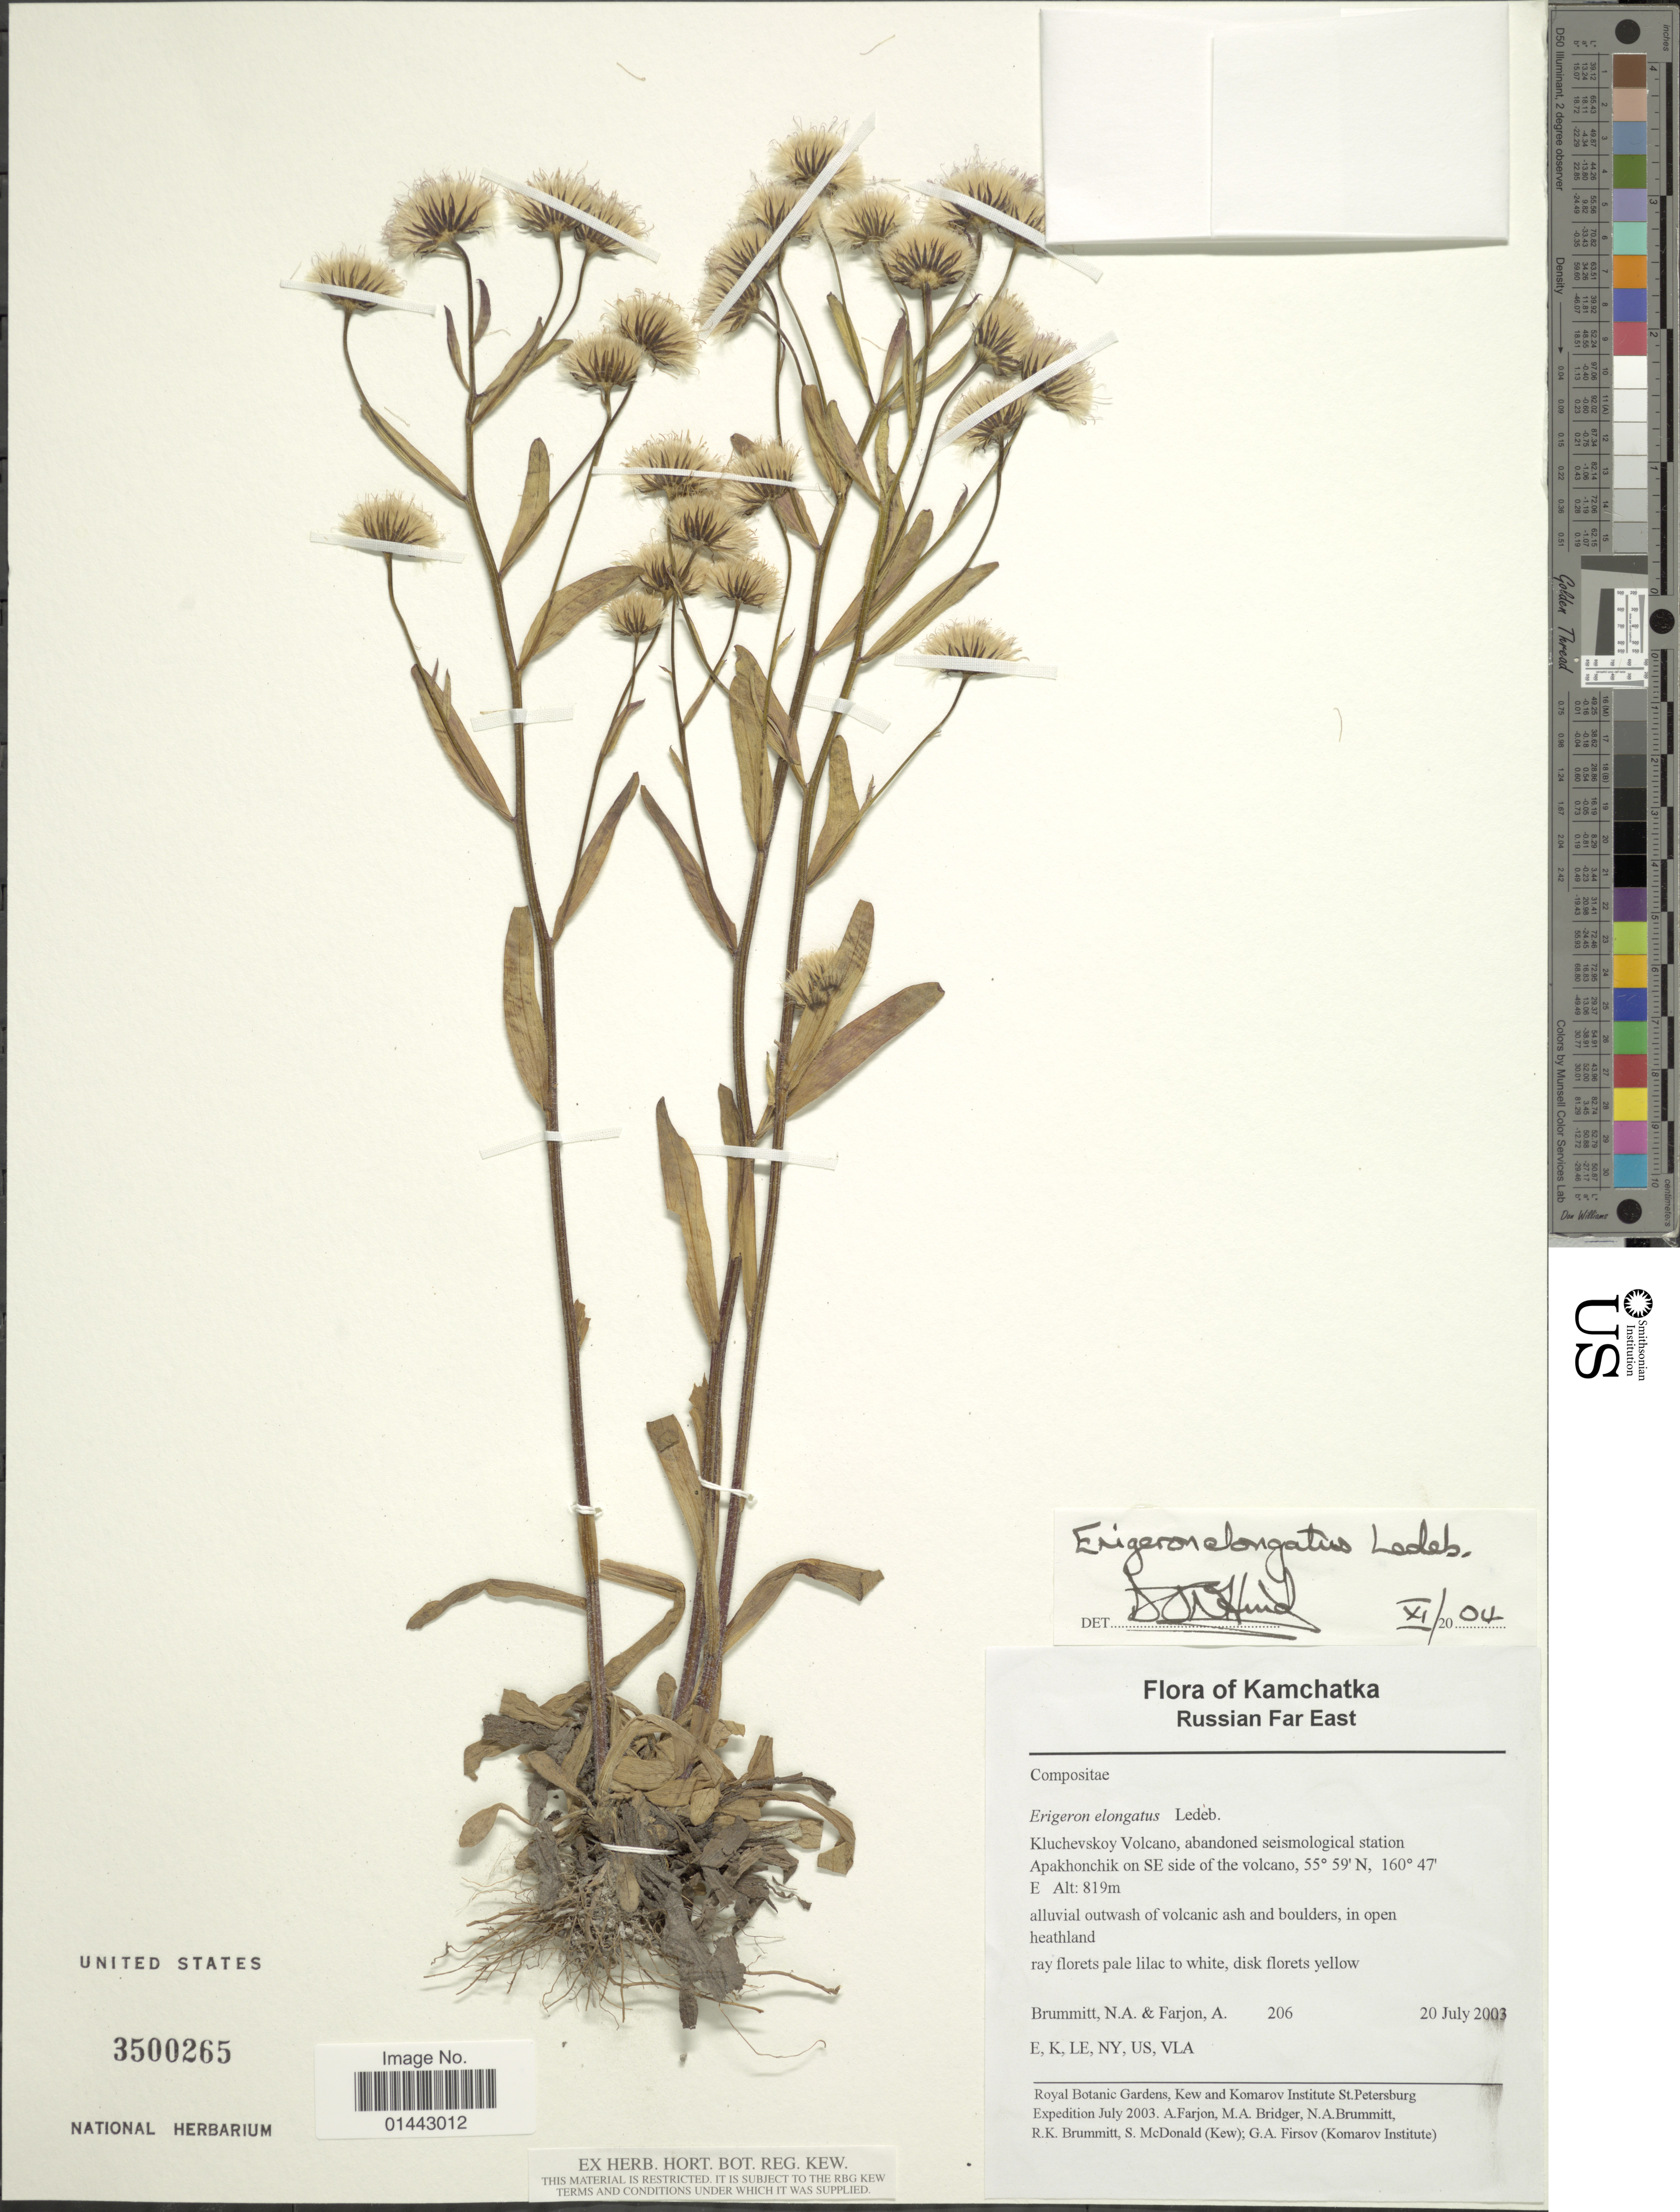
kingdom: Plantae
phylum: Tracheophyta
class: Magnoliopsida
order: Asterales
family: Asteraceae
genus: Erigeron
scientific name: Erigeron elongatus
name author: Ledeb.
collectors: N. A . Brummitt & A. K. Farjon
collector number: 206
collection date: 2003-07-20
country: Russian Federation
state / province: Kamchatka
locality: Russian Far East, Kluchevskoy Volcano, abandoned seimological station Apakhonchik on SE side of the volcano.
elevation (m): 819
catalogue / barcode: US 3500265